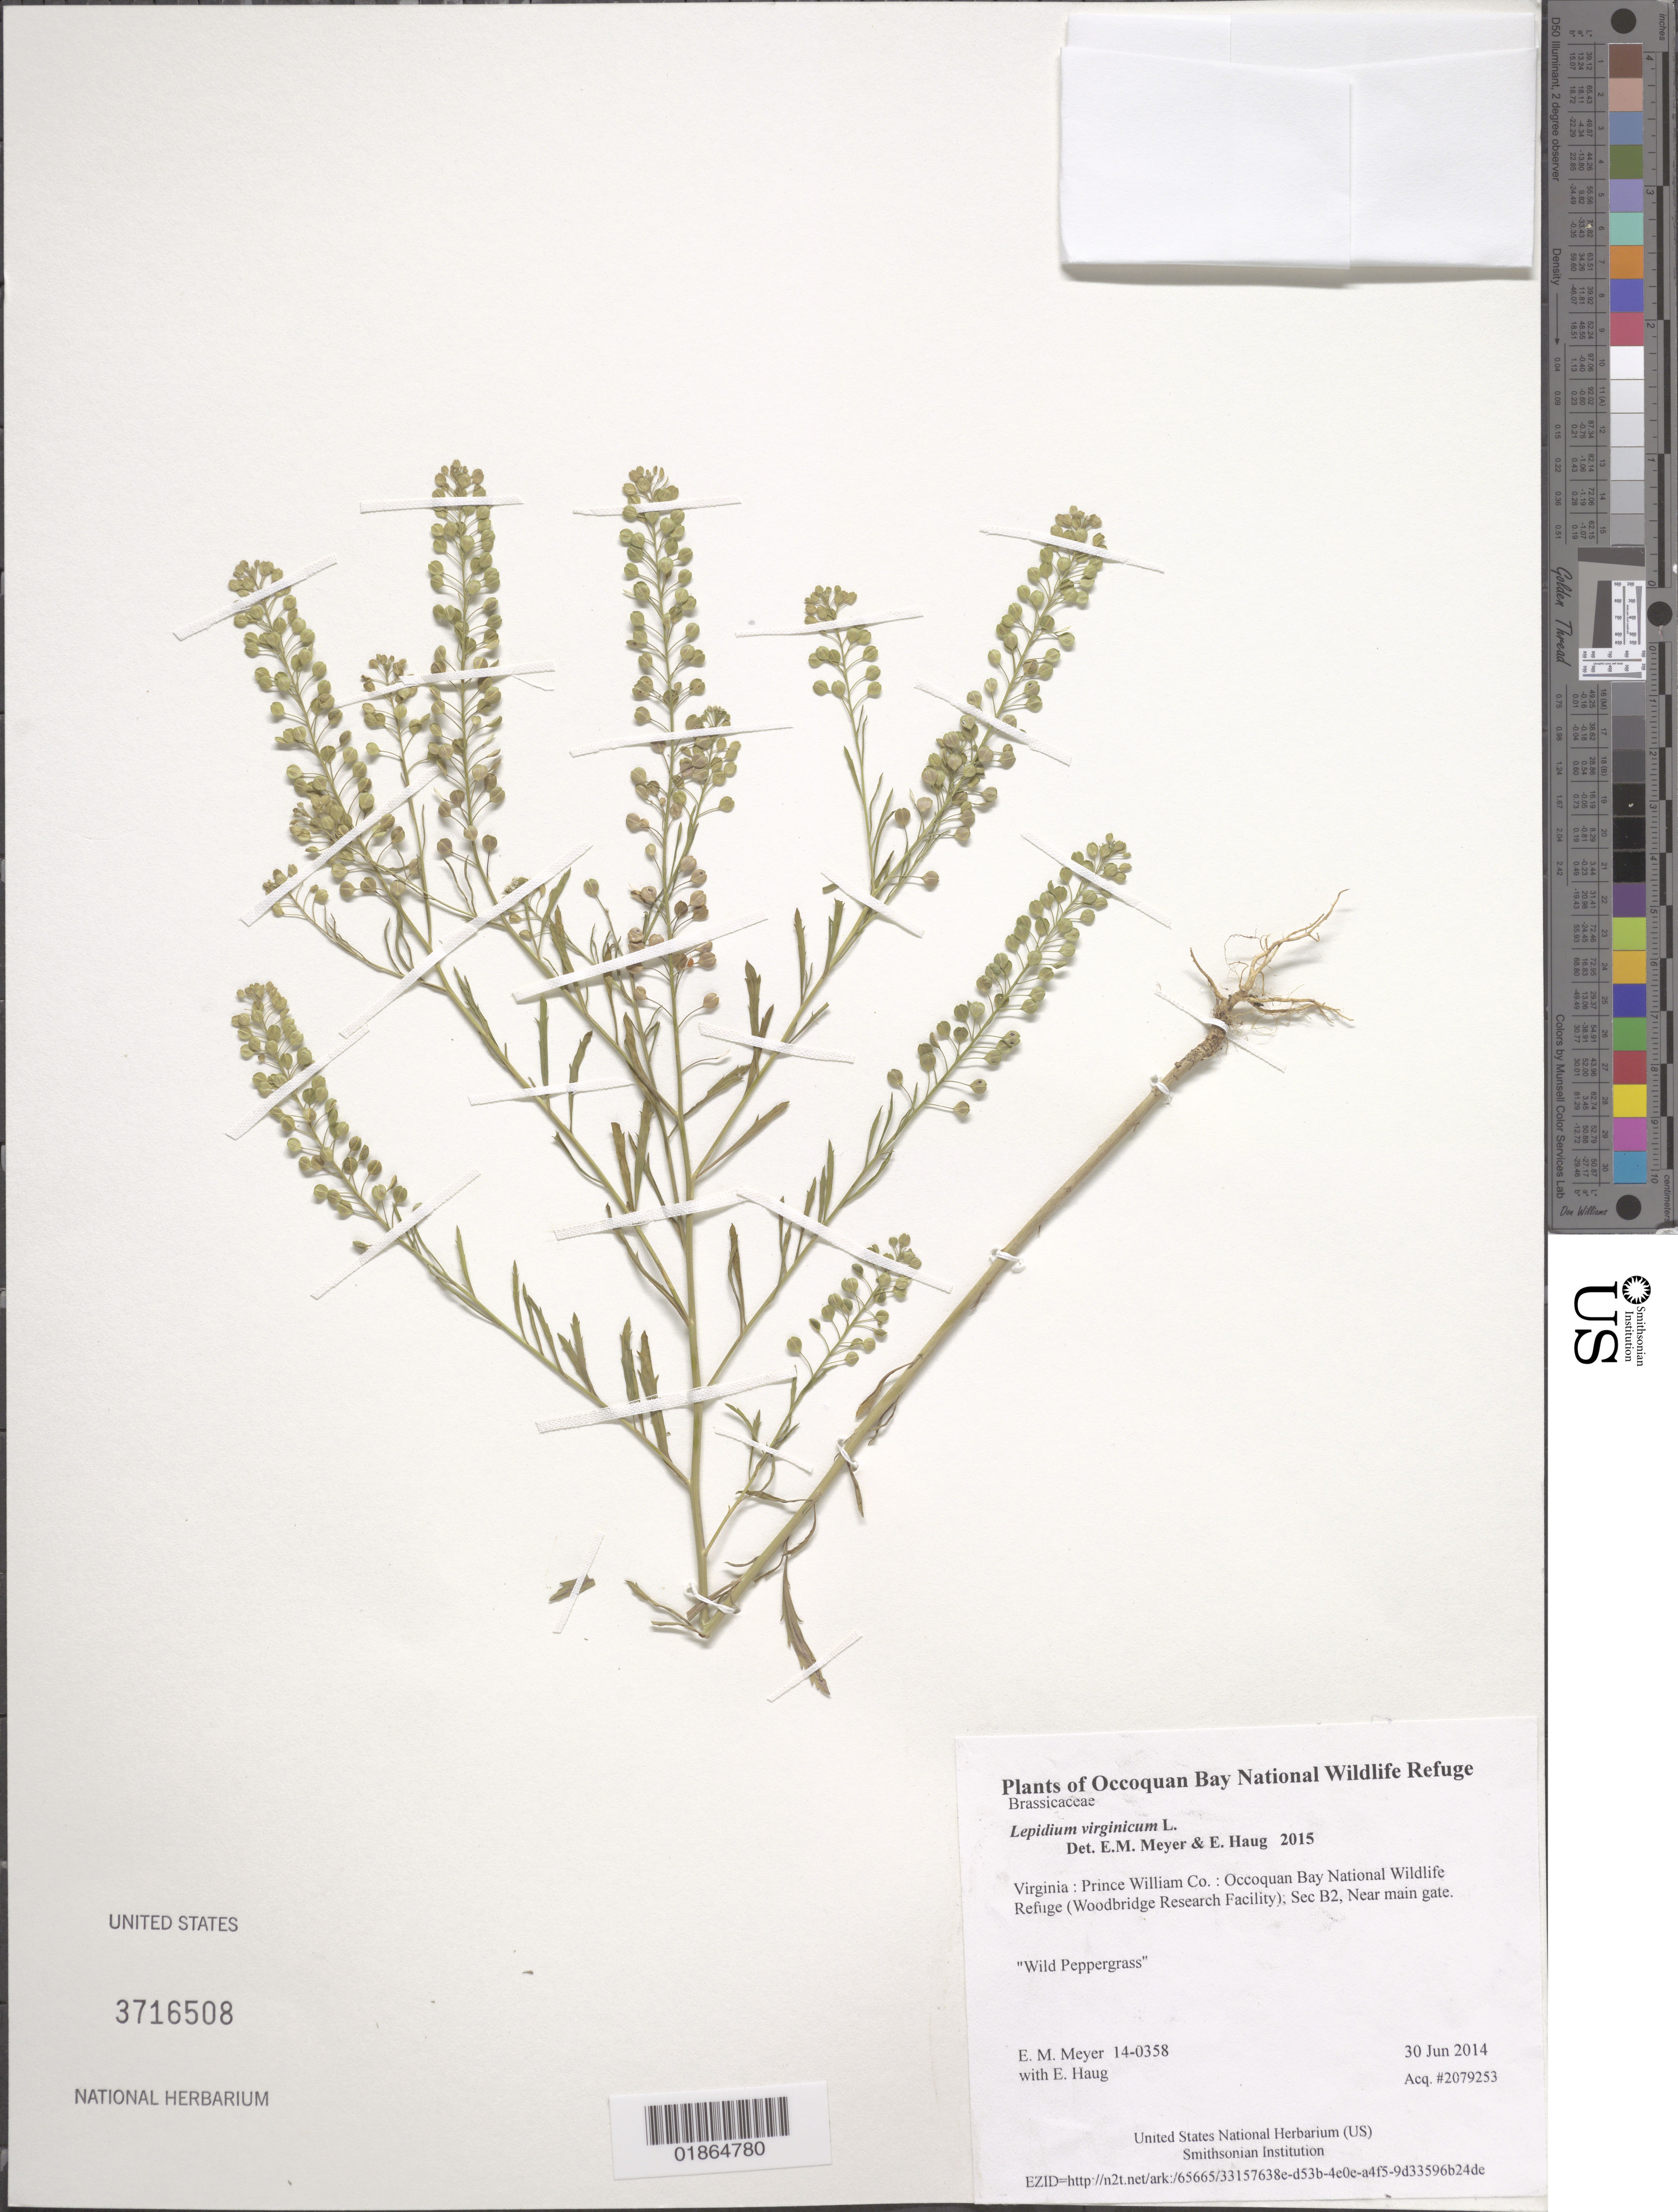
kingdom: Plantae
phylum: Tracheophyta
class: Magnoliopsida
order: Brassicales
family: Brassicaceae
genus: Lepidium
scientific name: Lepidium virginicum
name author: L.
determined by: Meyer, E. M.; Haug, E.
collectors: E. M. Meyer & E. Haug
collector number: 14-0358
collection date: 2014-06-30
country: United States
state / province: Virginia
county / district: Prince William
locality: Occoquan Bay National Wildlife Refuge (Woodbridge Research Facility); Sec B2, Near main gate.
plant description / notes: Wild Peppergrass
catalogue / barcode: US 3716508